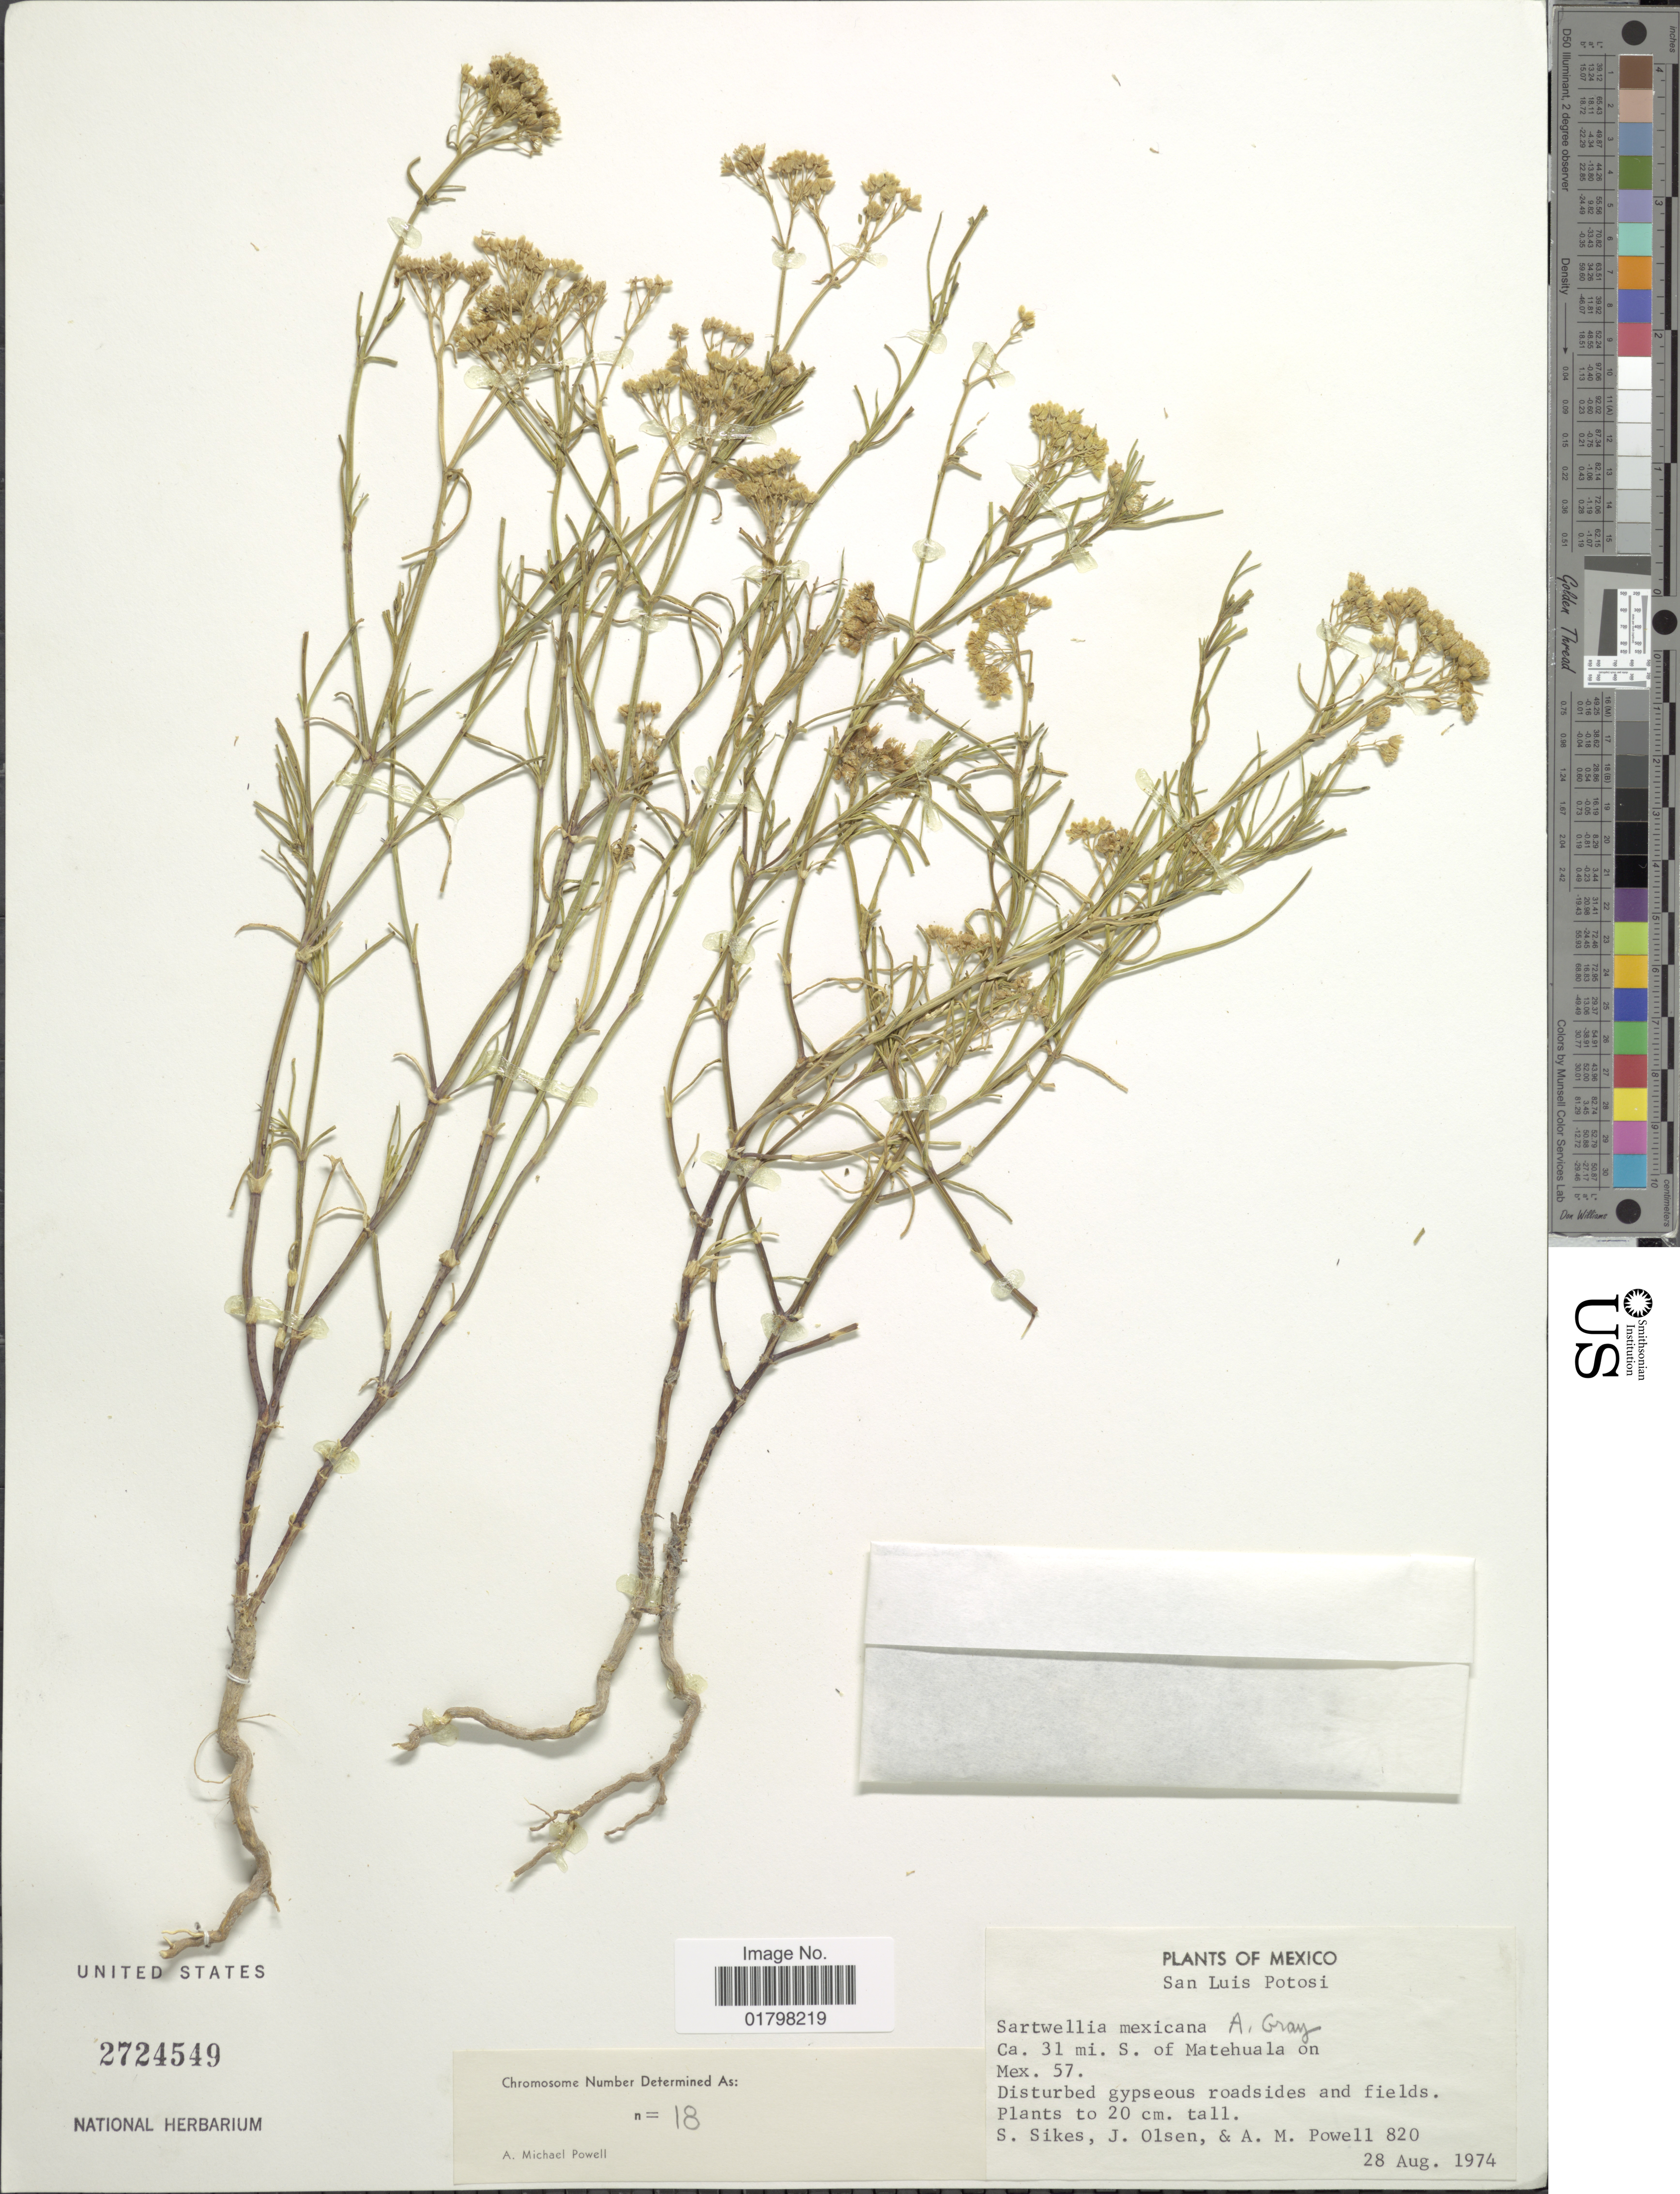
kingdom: Plantae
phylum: Tracheophyta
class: Magnoliopsida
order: Asterales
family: Asteraceae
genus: Sartwellia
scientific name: Sartwellia mexicana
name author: A. Gray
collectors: S. Sikes, J. Olsen & A. M. Powell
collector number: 820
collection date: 1974-08-28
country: Mexico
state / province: San Luis Potosí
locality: Ca. 31 mi. S. of Matehuala on Mex. 57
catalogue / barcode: US 2724549